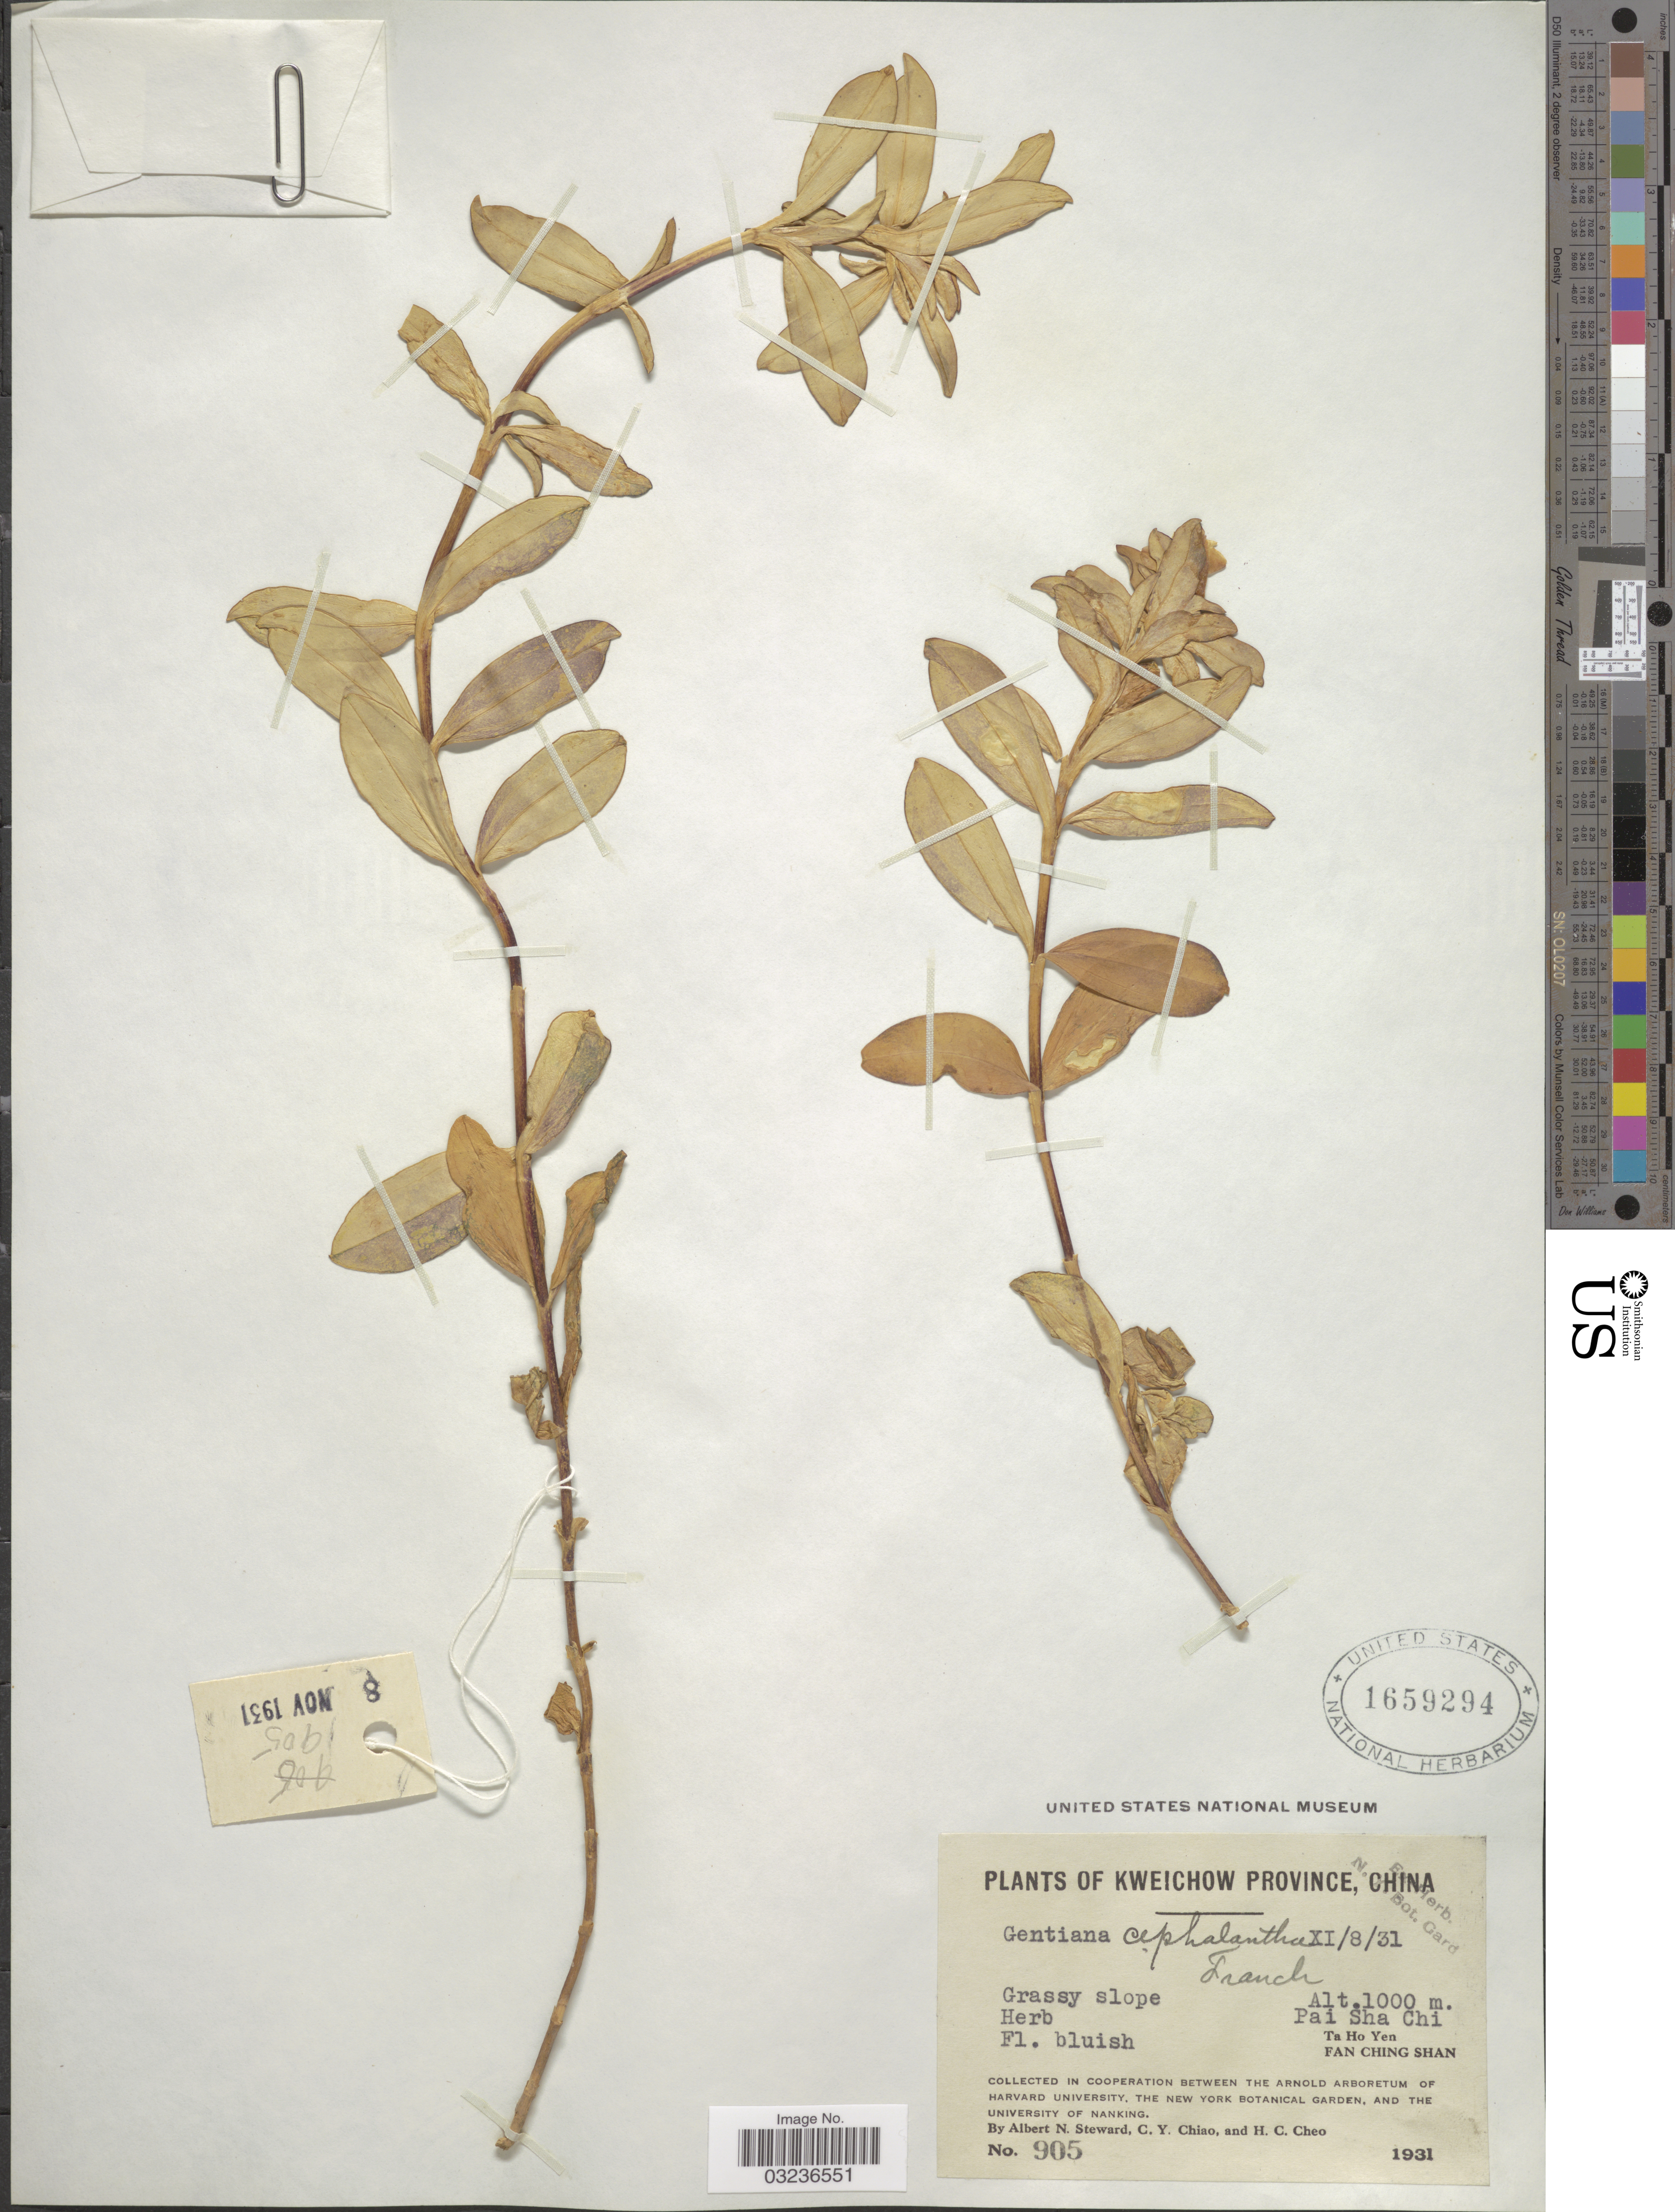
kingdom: Plantae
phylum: Tracheophyta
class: Magnoliopsida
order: Gentianales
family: Gentianaceae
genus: Gentiana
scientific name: Gentiana cephalantha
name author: Franch.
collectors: A. N. Steward, C. Y. Chiao & H. Cheo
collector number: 905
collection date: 1931-11-08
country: China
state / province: Guizhou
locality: Kweichow Province. Pai Sha Chi. Ta Ho Yen. Fan Ching Shan.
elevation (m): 1000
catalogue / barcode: US 1659294